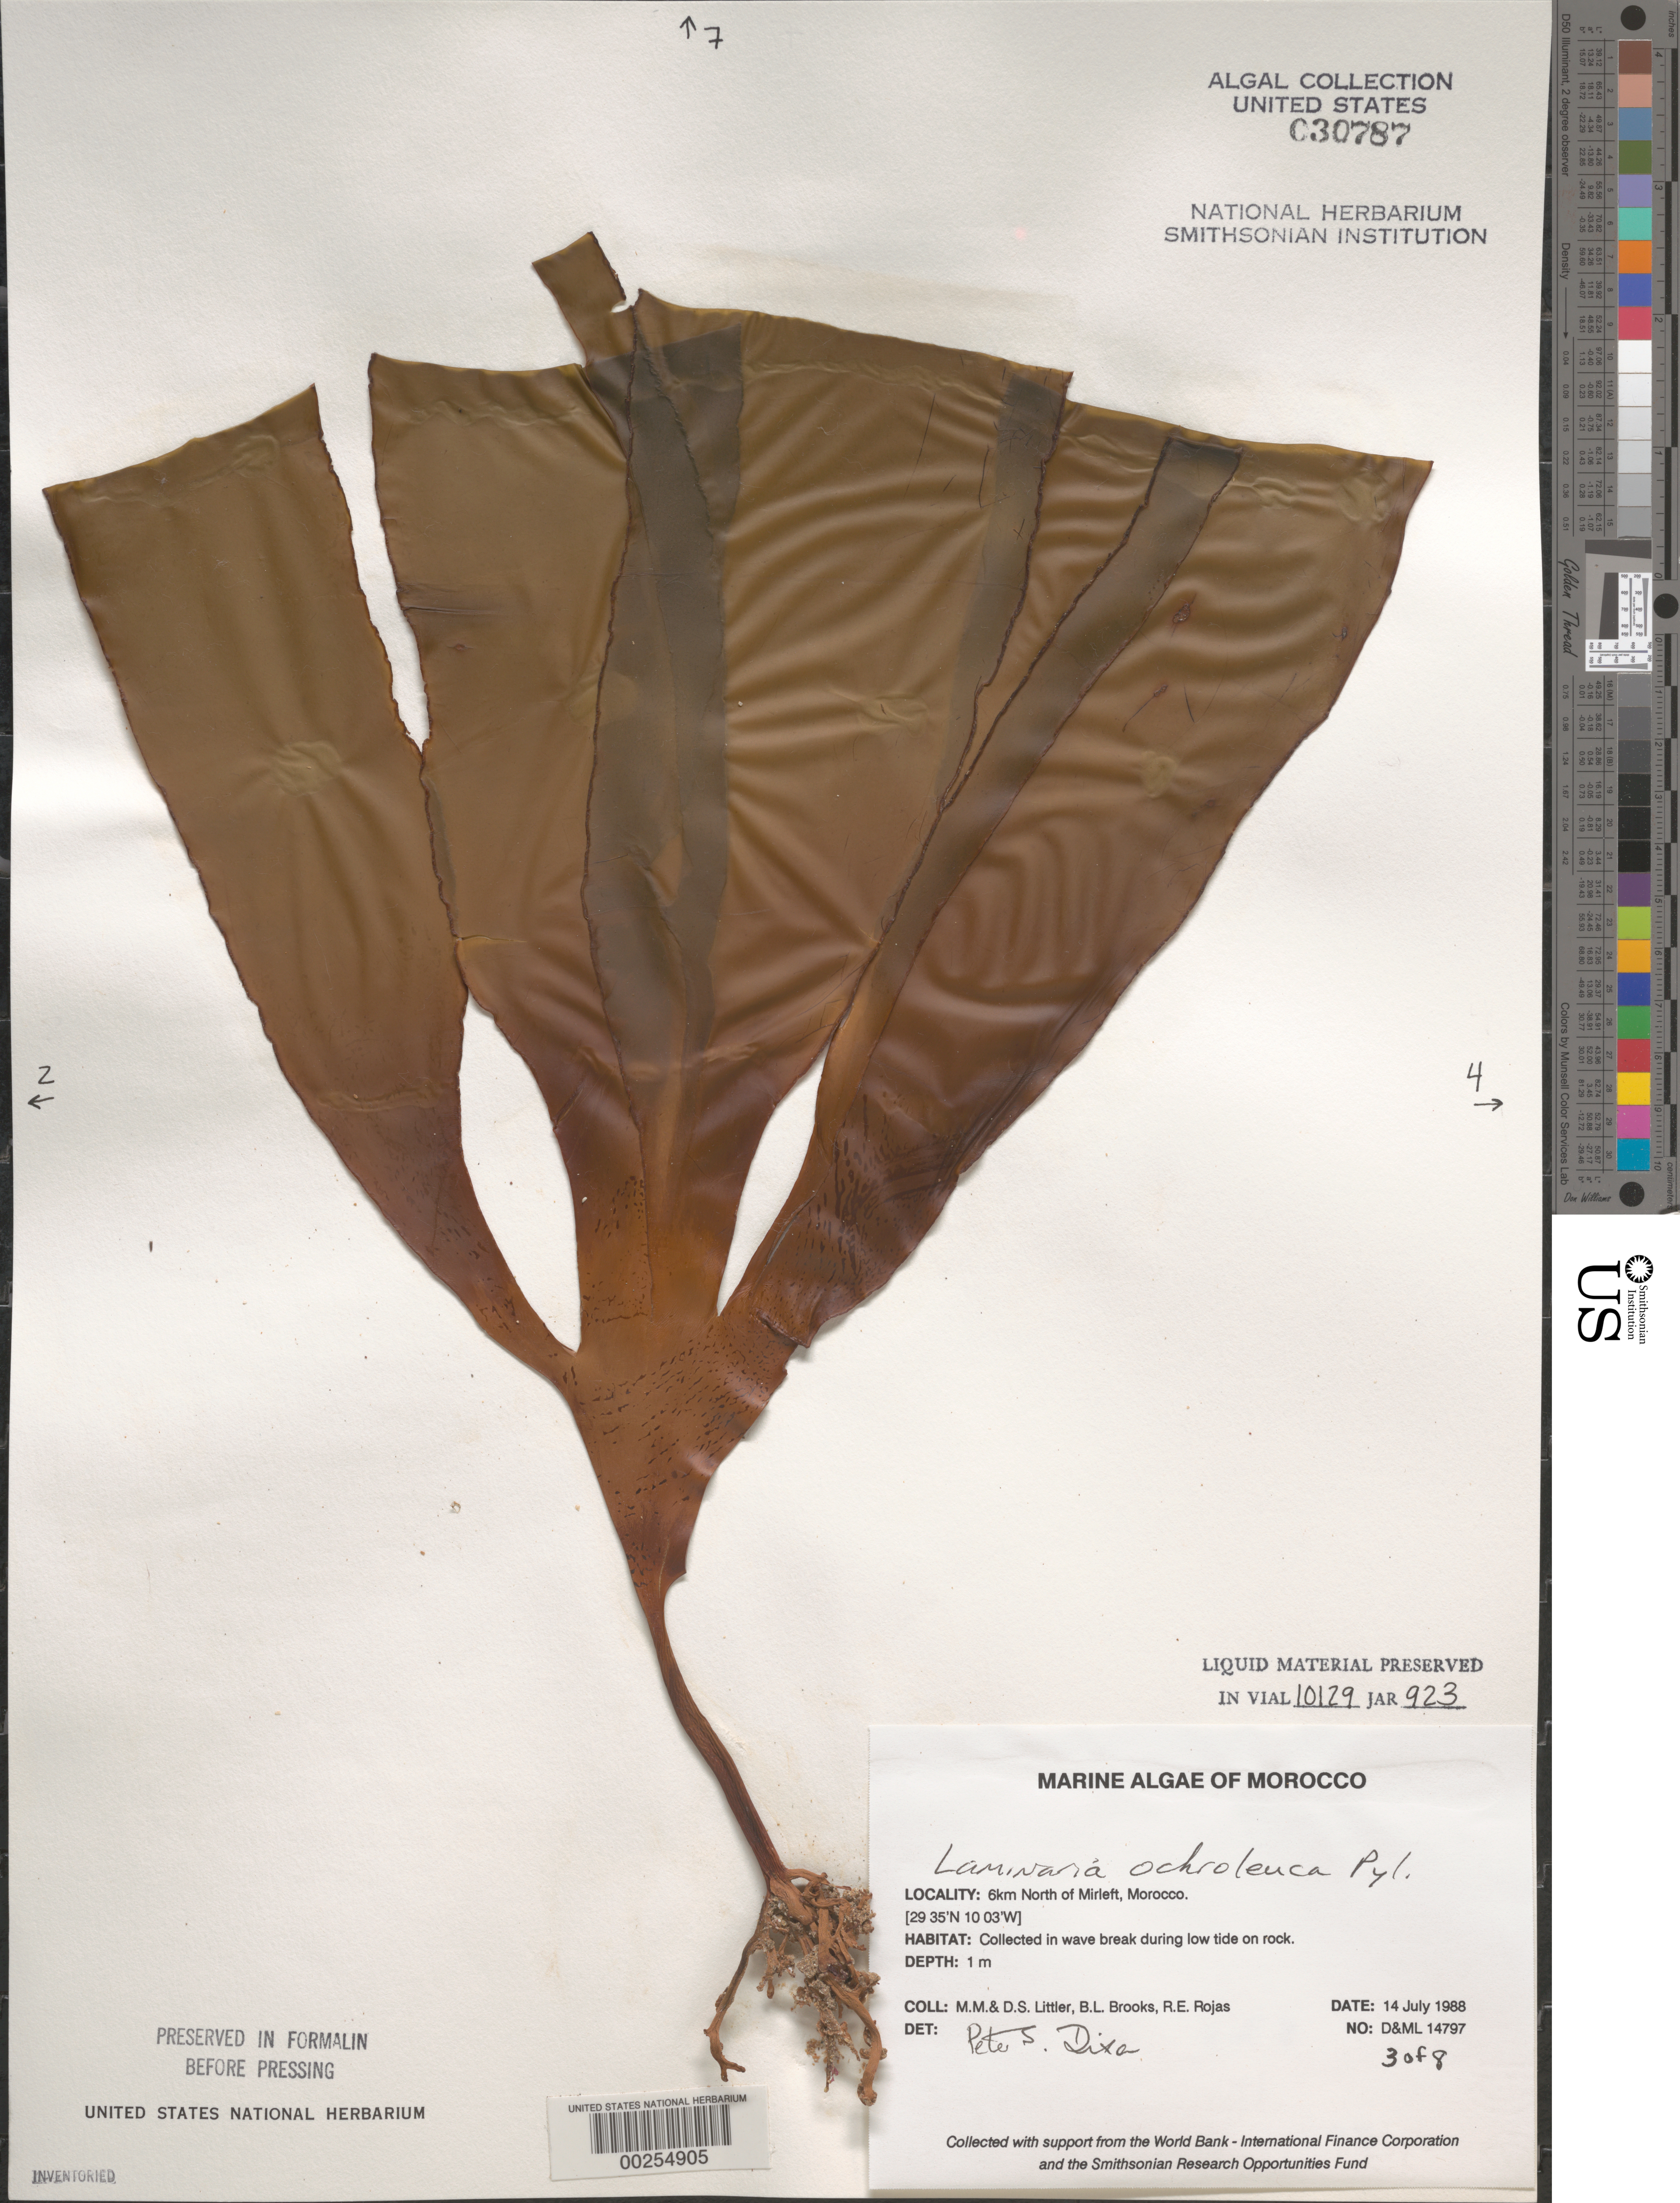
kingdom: Chromista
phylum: Ochrophyta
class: Phaeophyceae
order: Laminariales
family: Laminariaceae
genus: Laminaria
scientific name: Laminaria ochroleuca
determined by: Dixon, P. S.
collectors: M. M. Littler, D. S. Littler, B. Brooks & R. Rojas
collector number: D&ML 14797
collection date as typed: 14 Jul 1988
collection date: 1988-07-14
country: Morocco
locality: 6 km north of Mirleft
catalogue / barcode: US 30787